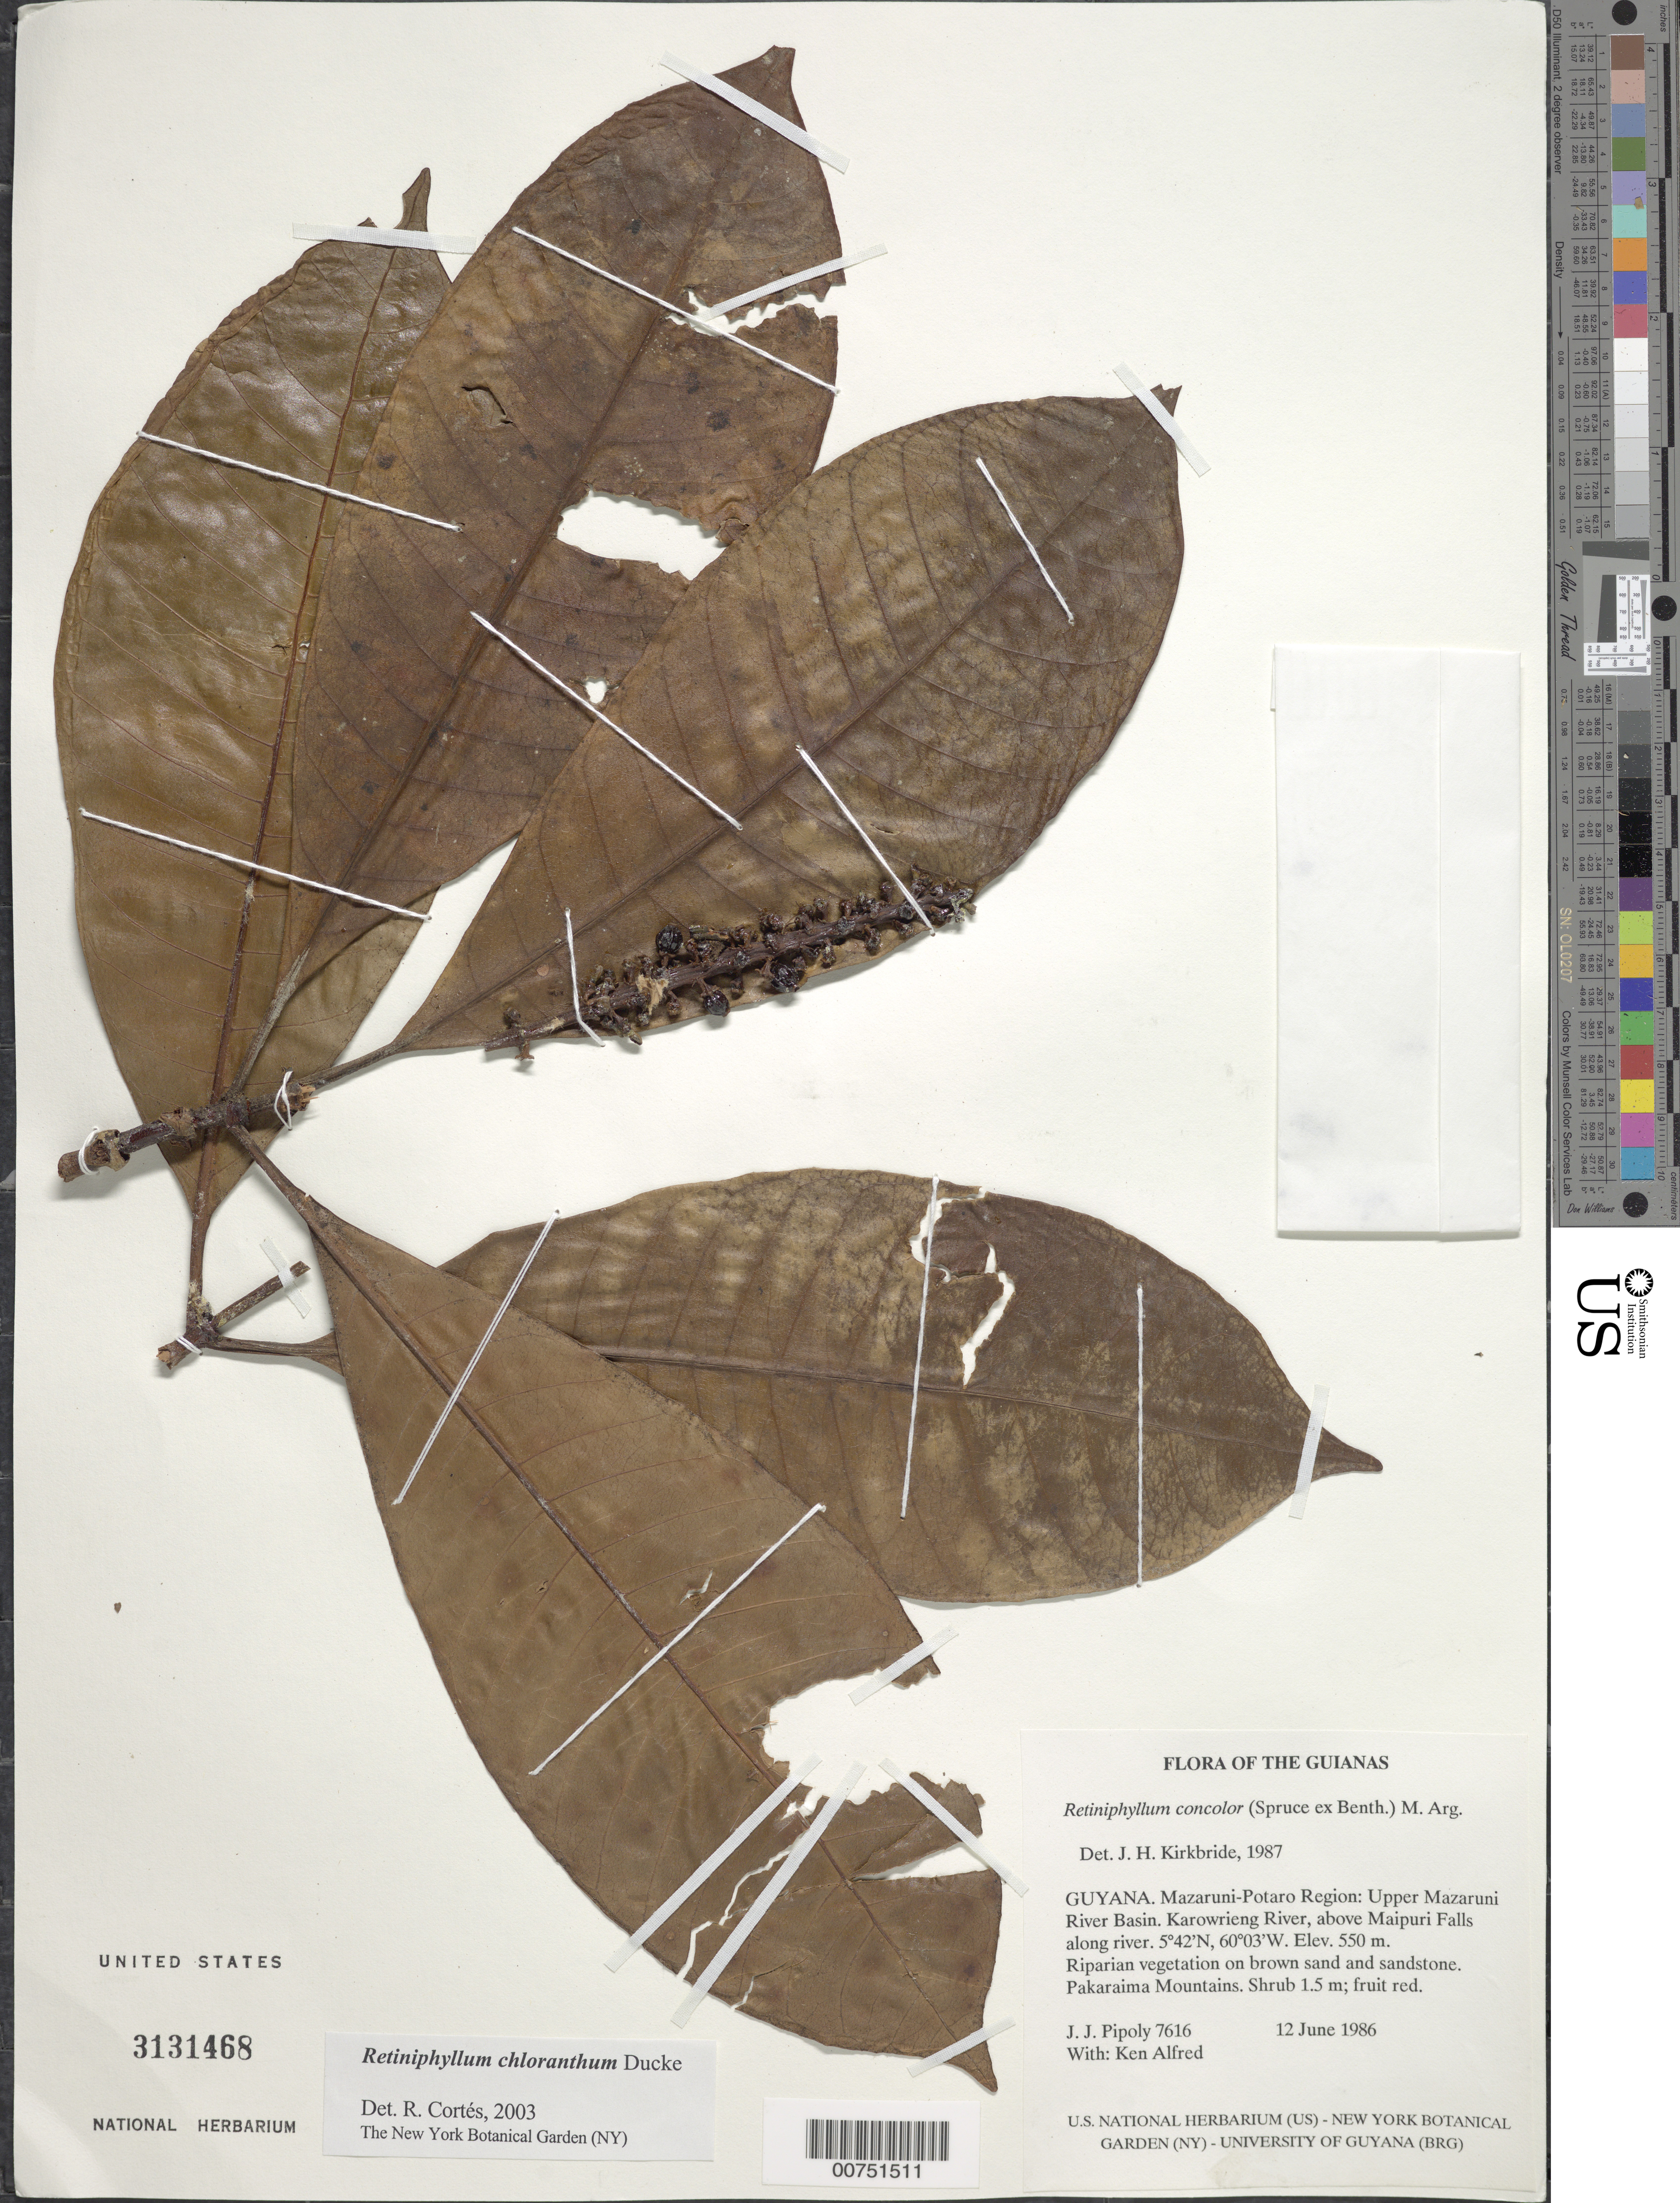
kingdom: Plantae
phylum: Tracheophyta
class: Magnoliopsida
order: Gentianales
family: Rubiaceae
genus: Retiniphyllum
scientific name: Retiniphyllum chloranthum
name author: Ducke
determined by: Cortes R., G.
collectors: J. J. Pipoly & K. Alfred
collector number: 7616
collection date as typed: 12 June 1986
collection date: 1986-06-12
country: Guyana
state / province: Cuyuni-Mazaruni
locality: Pakaraima Mts. Upper Mazaruni River Basin. Karowrieng River, above Maipuri Falls along river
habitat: Riparian vegetation on brown sand and sandstone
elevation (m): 550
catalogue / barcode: US 3131468